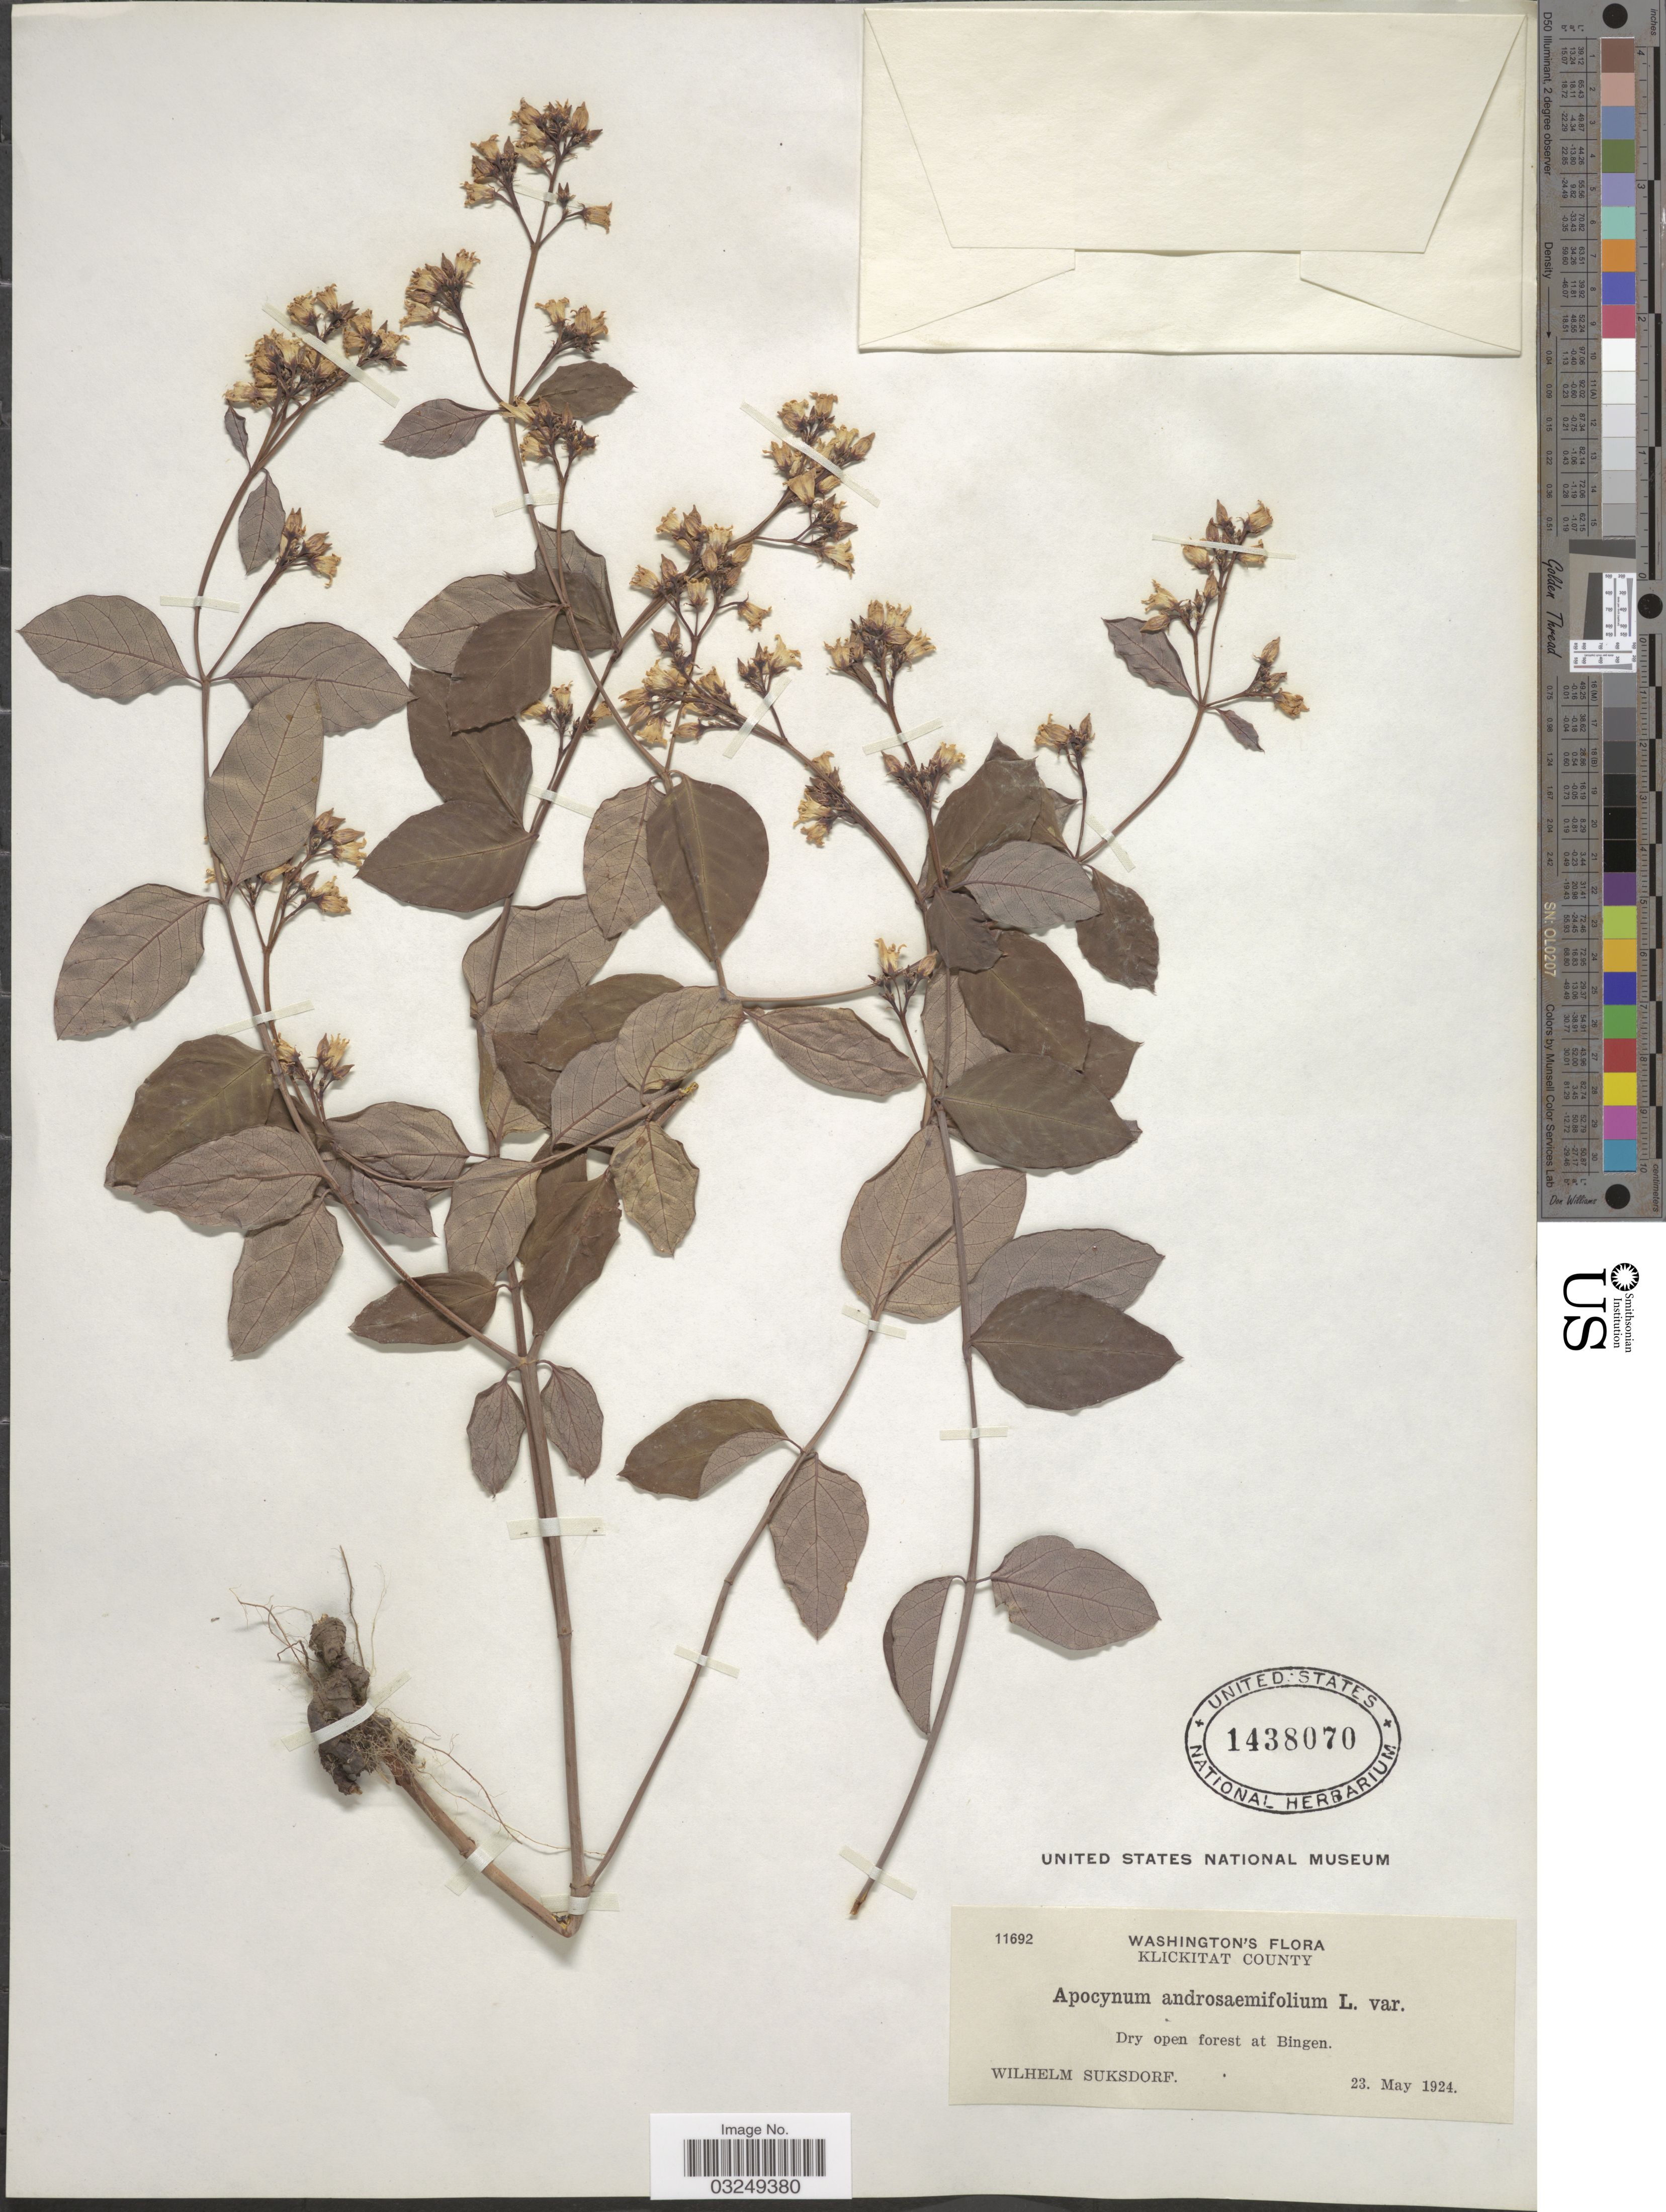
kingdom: Plantae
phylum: Tracheophyta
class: Magnoliopsida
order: Gentianales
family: Apocynaceae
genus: Apocynum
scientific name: Apocynum androsaemifolium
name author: L.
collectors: W. N. Suksdorf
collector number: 11692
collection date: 1924-05-23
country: United States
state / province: Washington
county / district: Klickitat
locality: Klickitat County. Dry open forest at Bingen.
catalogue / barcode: US 1438070